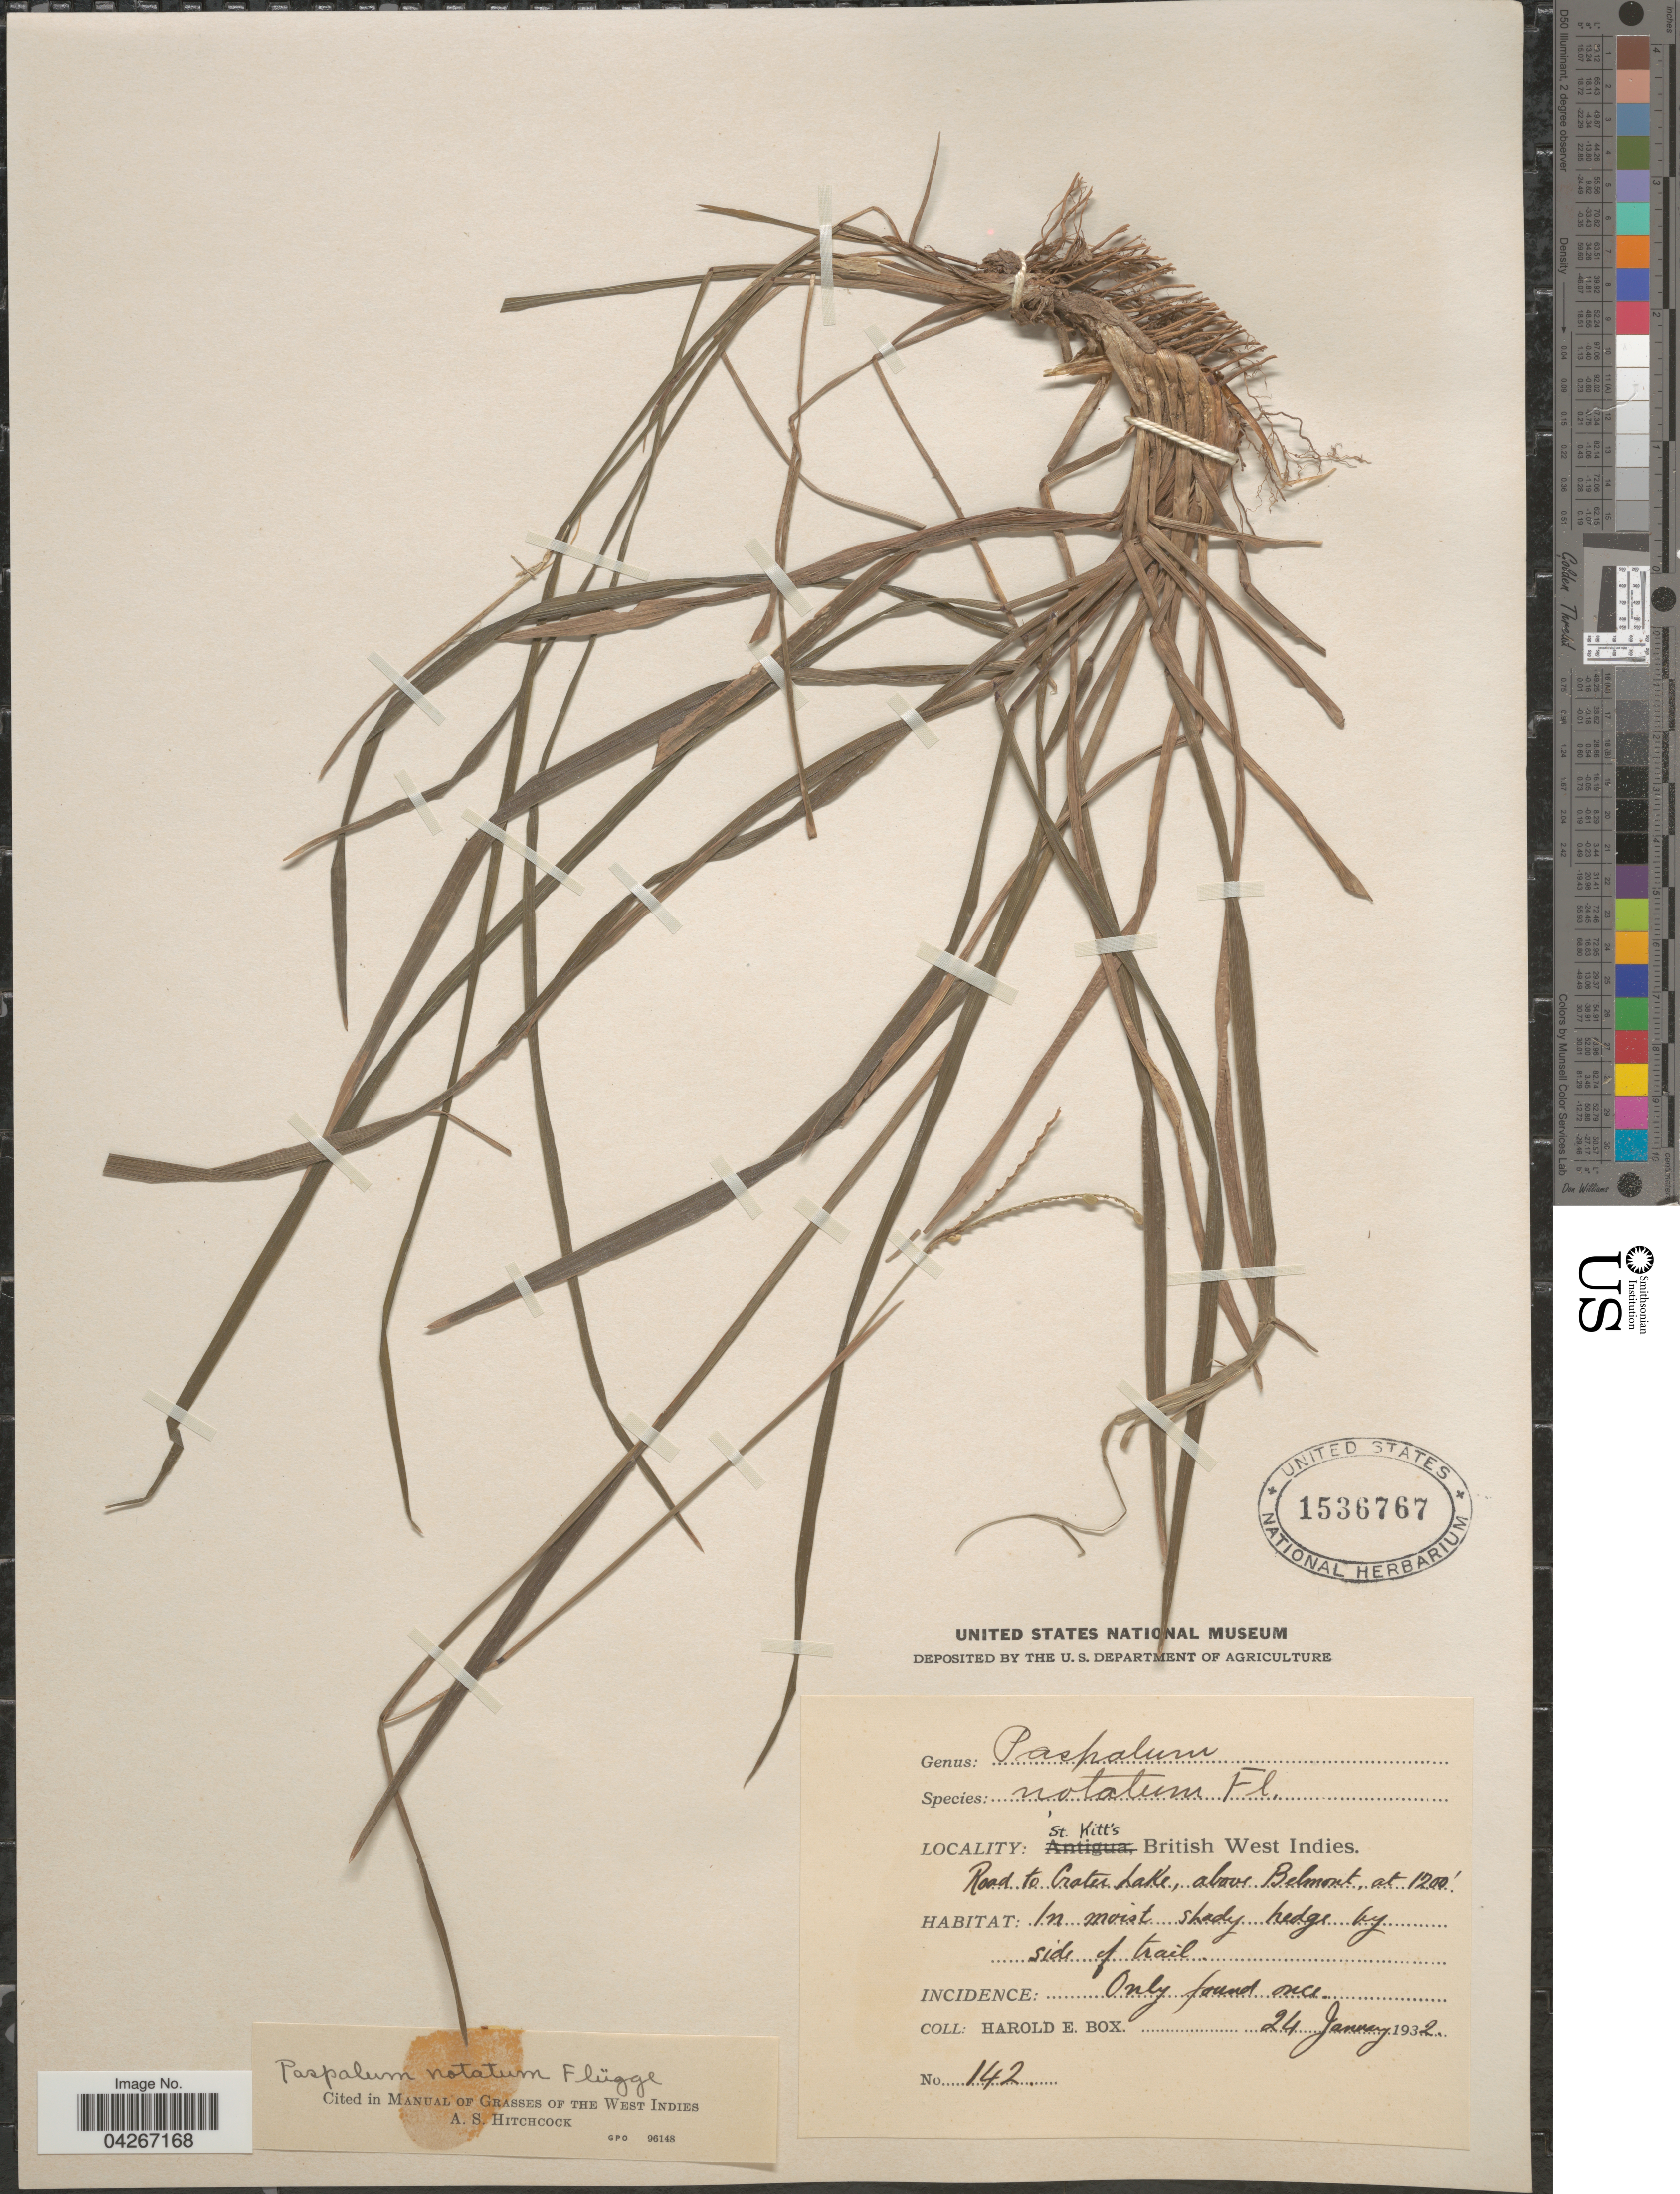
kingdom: Plantae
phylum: Tracheophyta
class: Liliopsida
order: Poales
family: Poaceae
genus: Paspalum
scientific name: Paspalum notatum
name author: Flüggé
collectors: H. E. Box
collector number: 142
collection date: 1932-01-24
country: St. Christopher-Nevis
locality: St. Kitt's British West Indies. Road to Crater Lake, above Belmont.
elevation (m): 366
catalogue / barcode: US 1536767